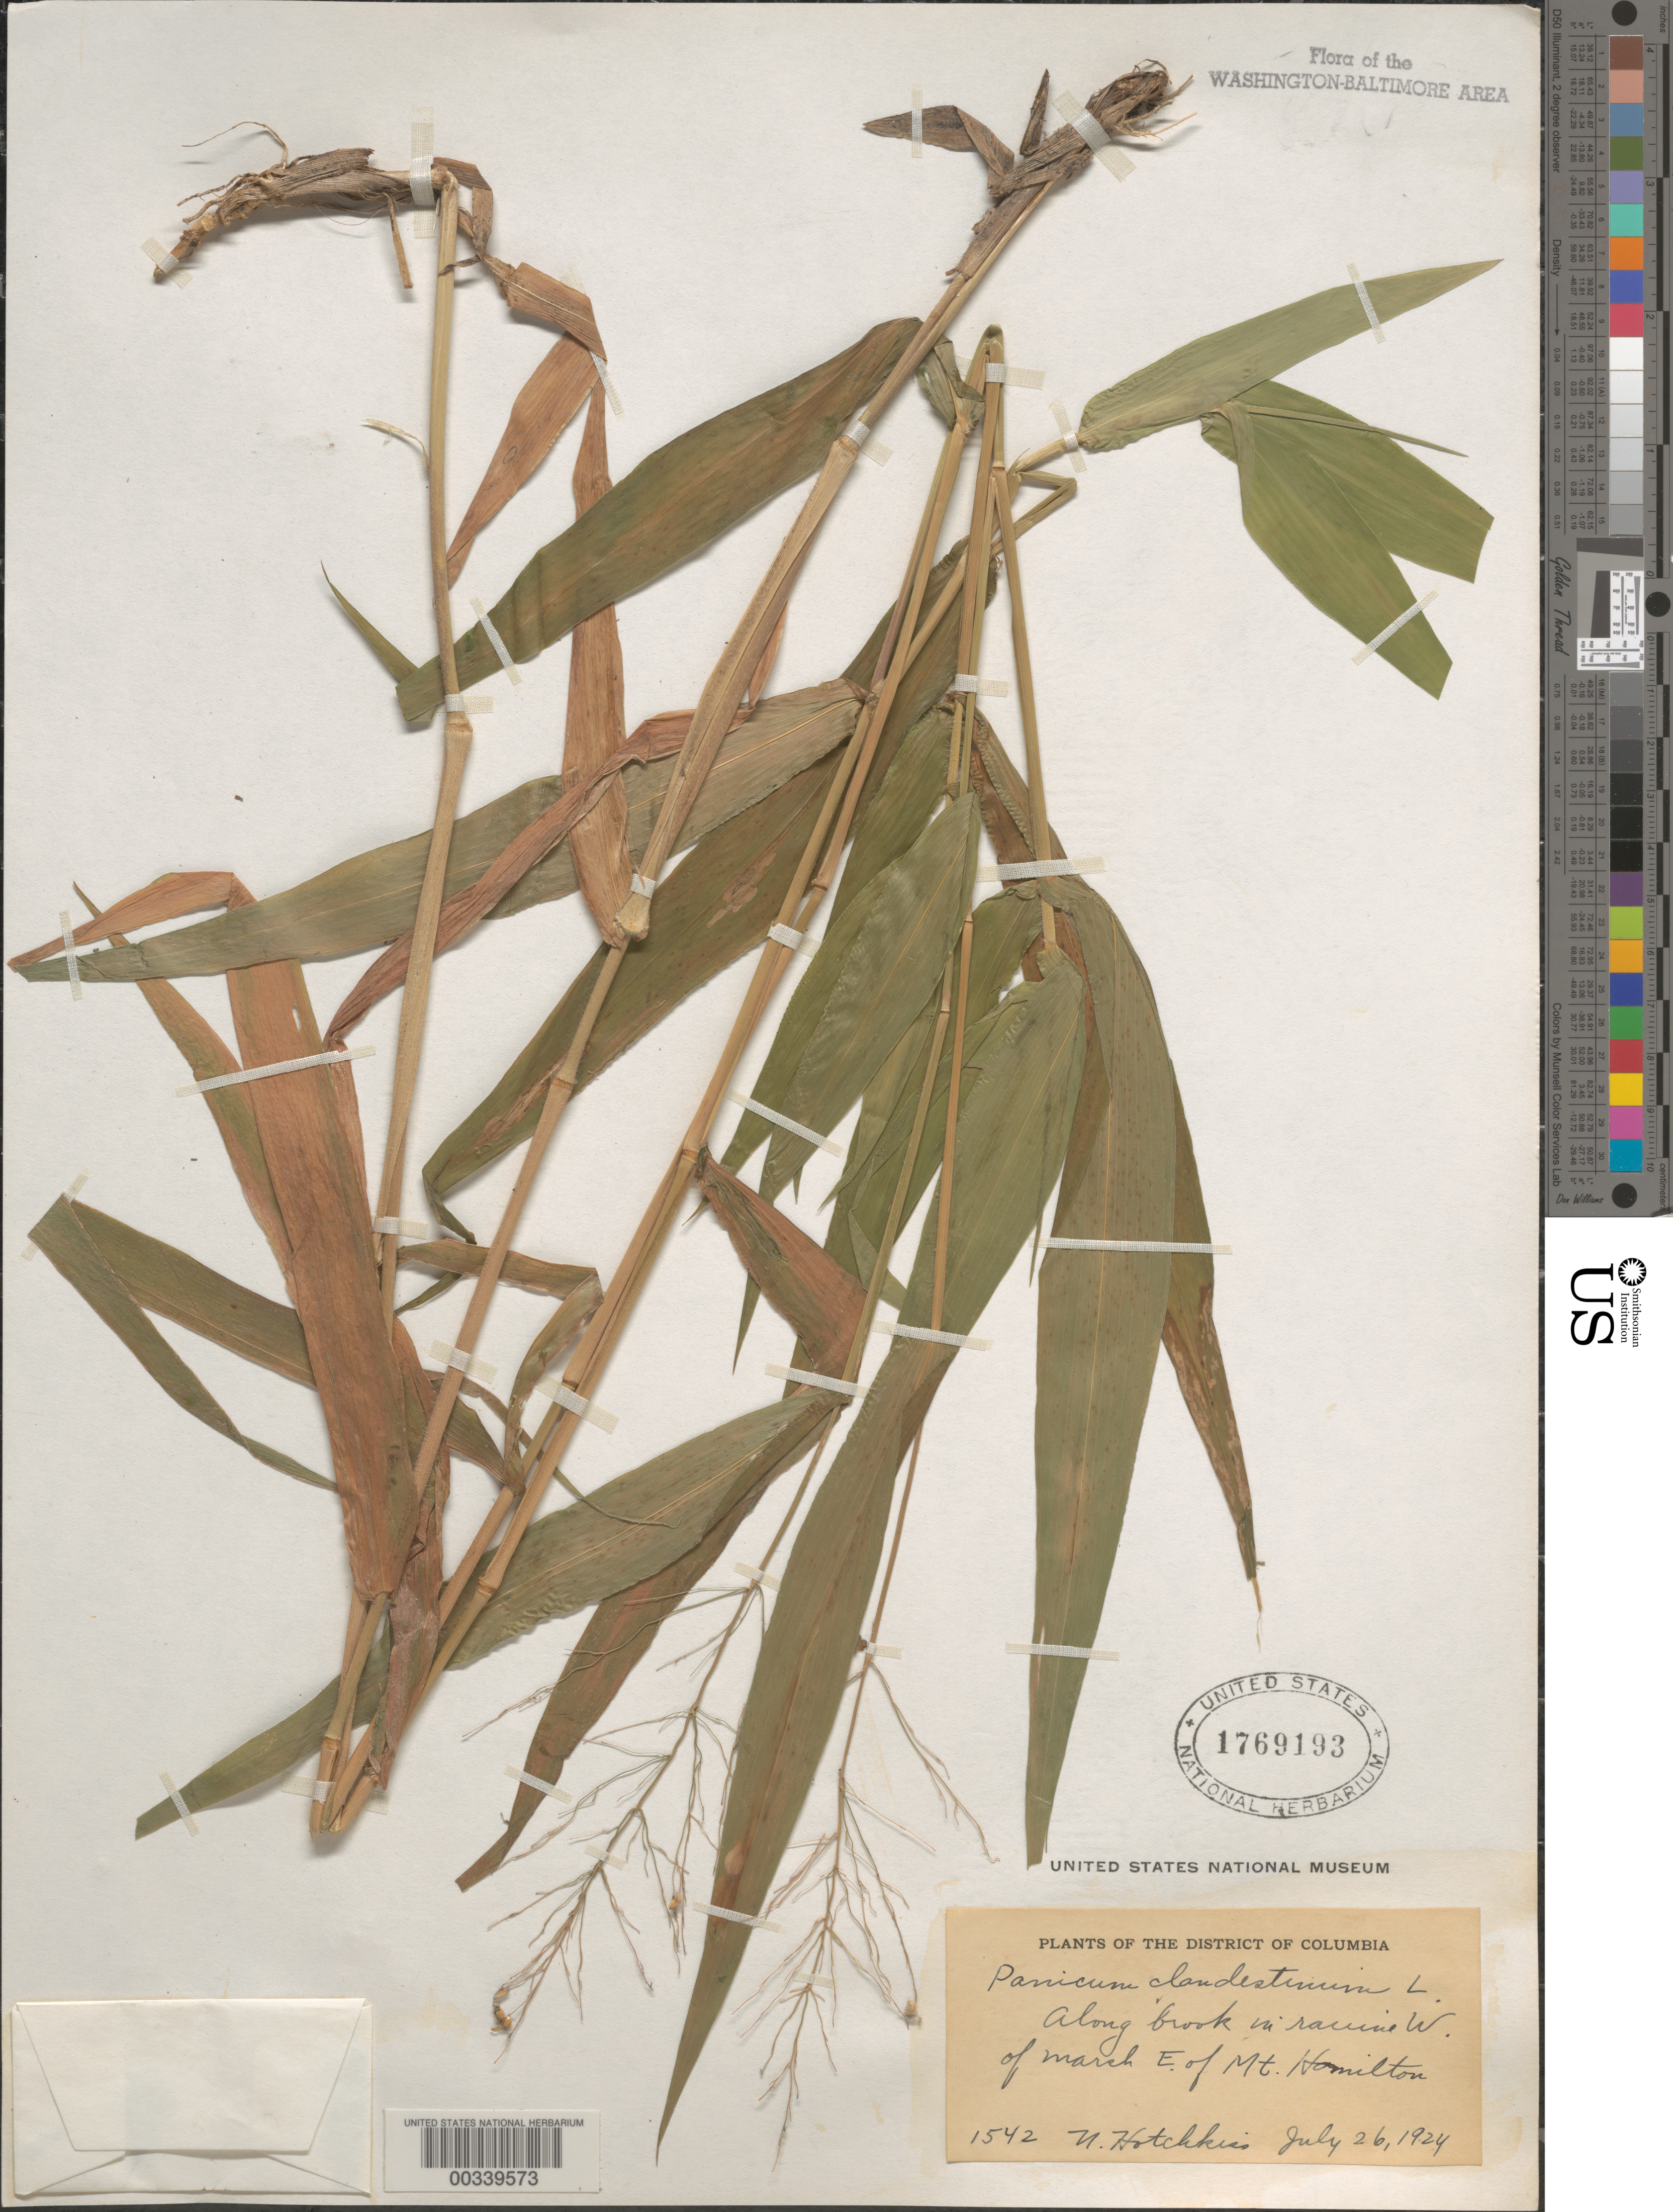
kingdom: Plantae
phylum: Tracheophyta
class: Liliopsida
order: Poales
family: Poaceae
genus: Dichanthelium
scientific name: Dichanthelium clandestinum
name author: (L.) Gould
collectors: N. Hotchkiss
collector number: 1542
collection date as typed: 26 Jul 1924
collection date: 1924-07-26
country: United States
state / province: District of Columbia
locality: Mount Hamilton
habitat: Along brook in ravine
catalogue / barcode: US 1769193